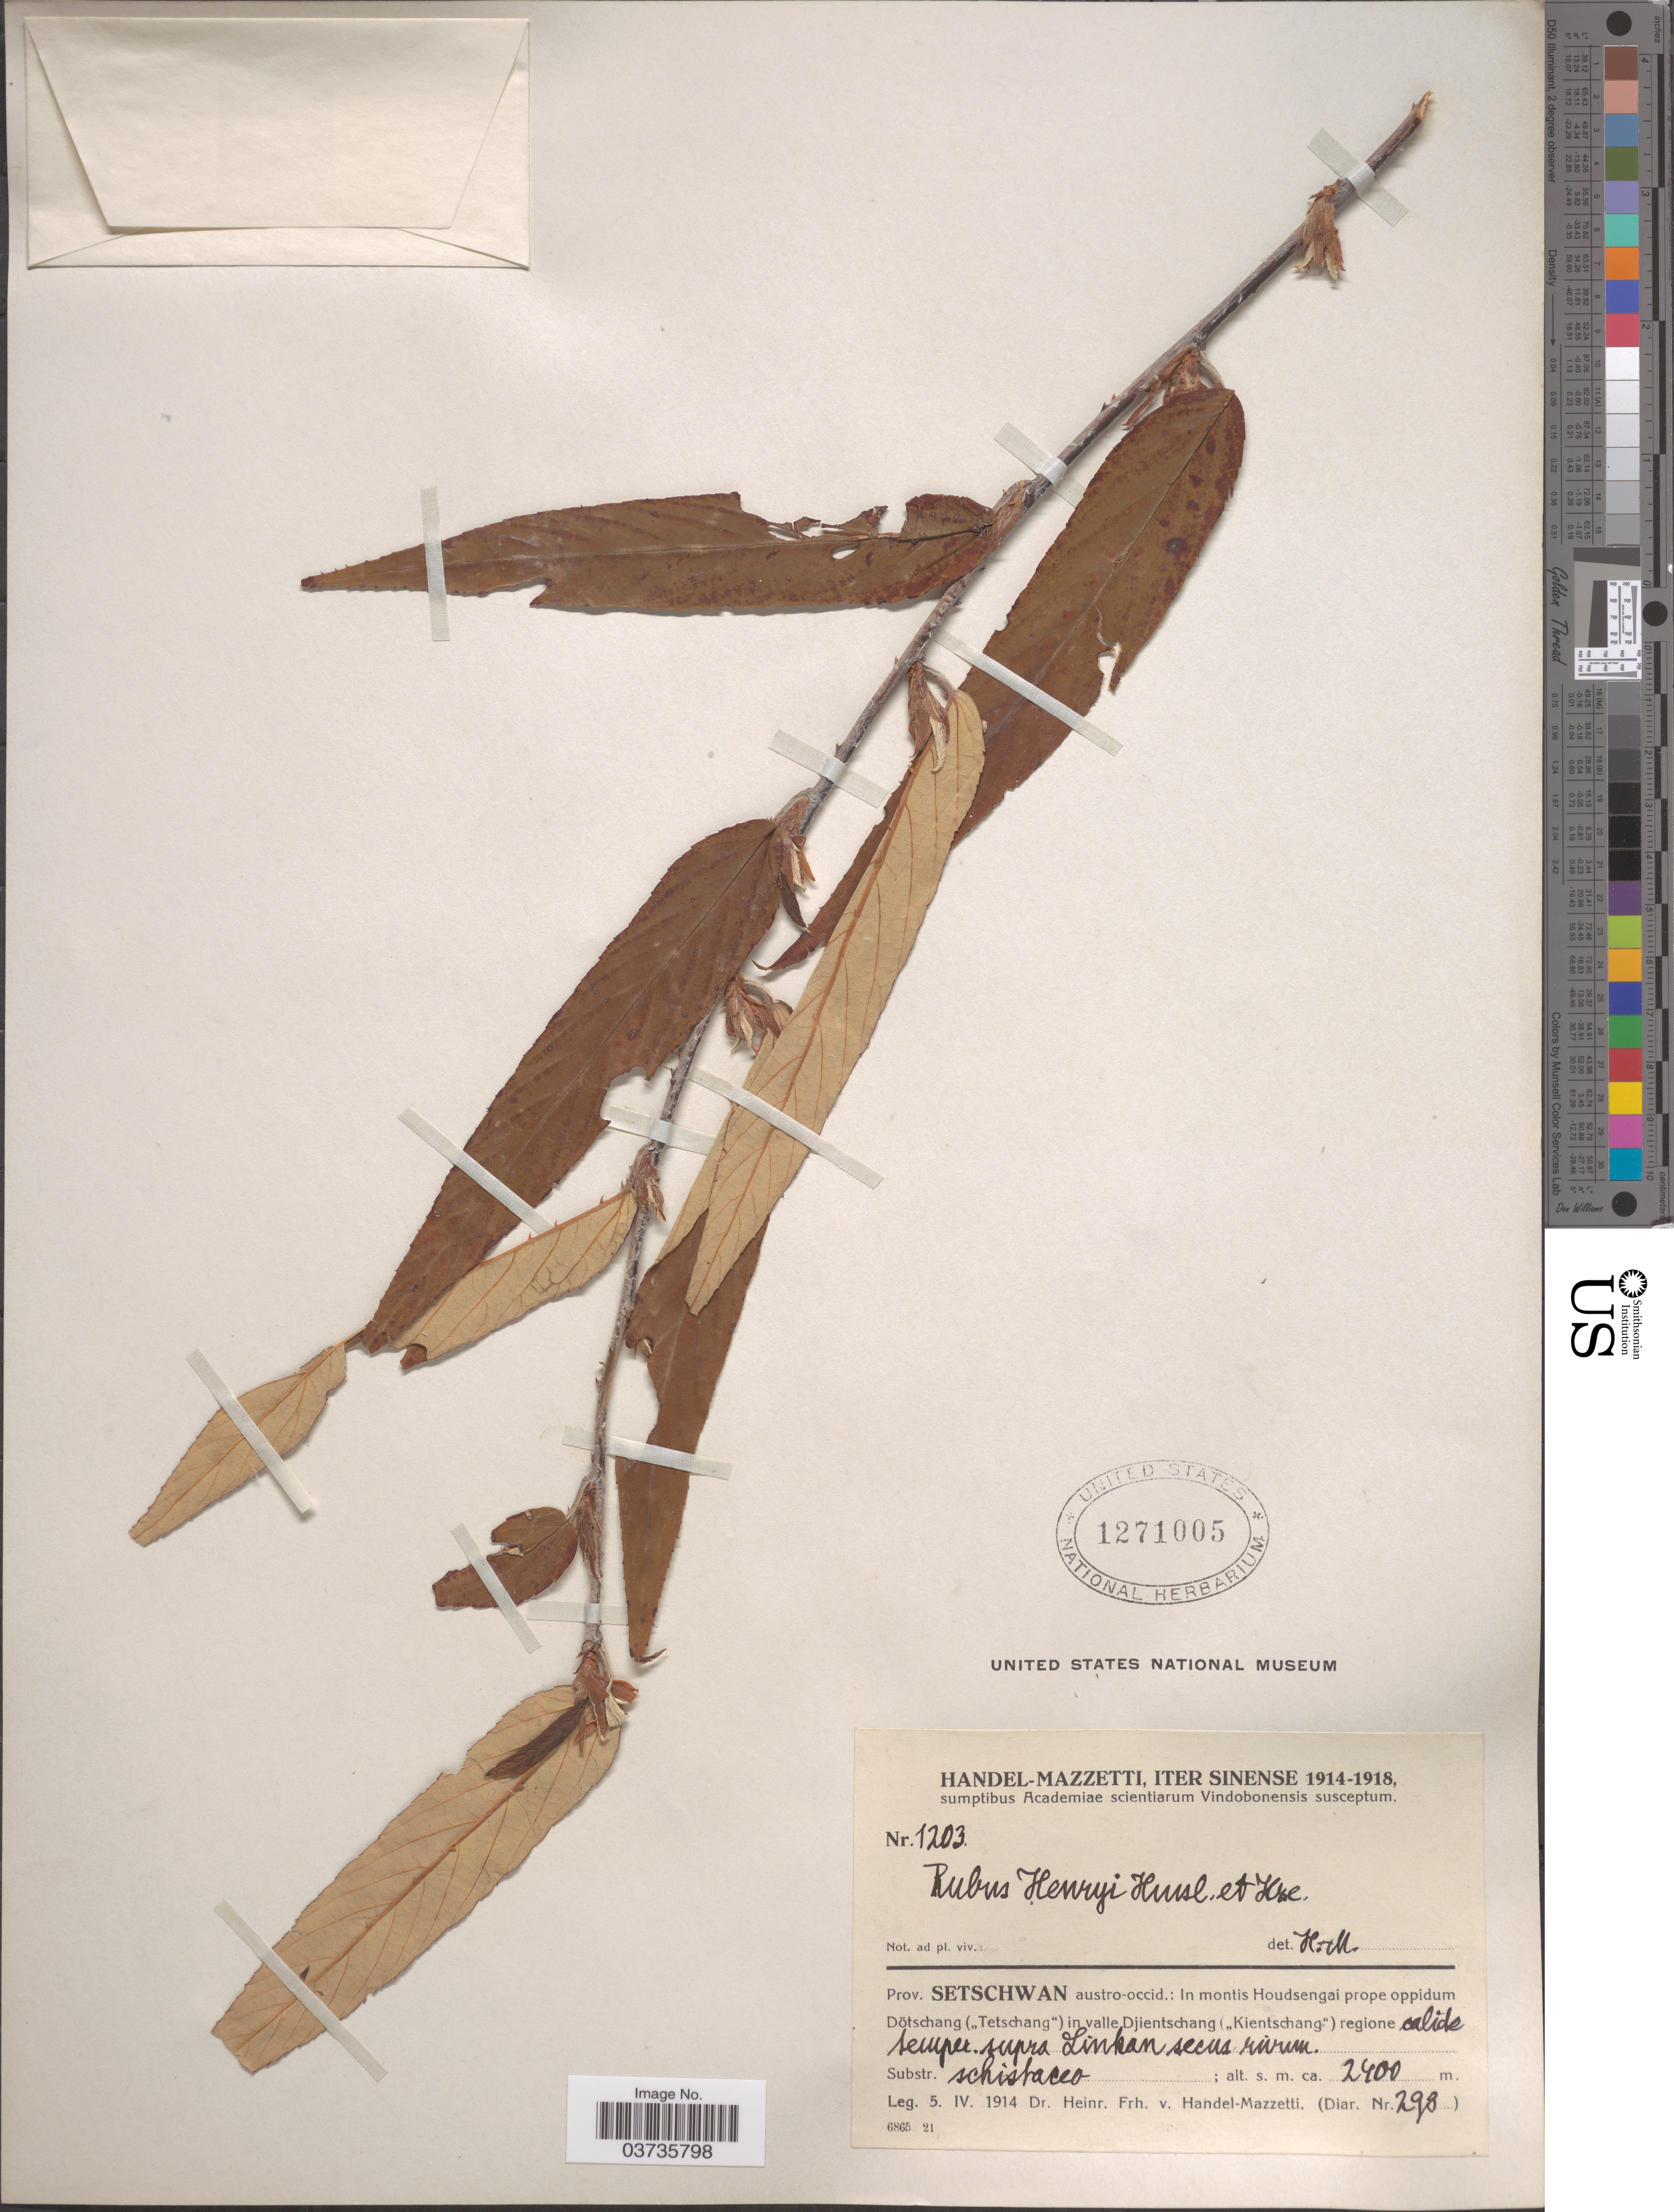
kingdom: Plantae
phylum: Tracheophyta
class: Magnoliopsida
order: Rosales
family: Rosaceae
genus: Rubus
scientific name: Rubus henryi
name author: Hemsl. & Kuntze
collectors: H. Handel-Mazzetti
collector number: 1203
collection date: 1914-04-05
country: China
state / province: Sichuan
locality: Prov. Setschwan austro-occid.: In montis Houdsengai prope oppidum Dötschang ("Tetschang") in valle Djientschang ("Kientschang") regione calide semper. supra Linkan secus. rivum.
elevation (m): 2400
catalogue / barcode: US 1271005